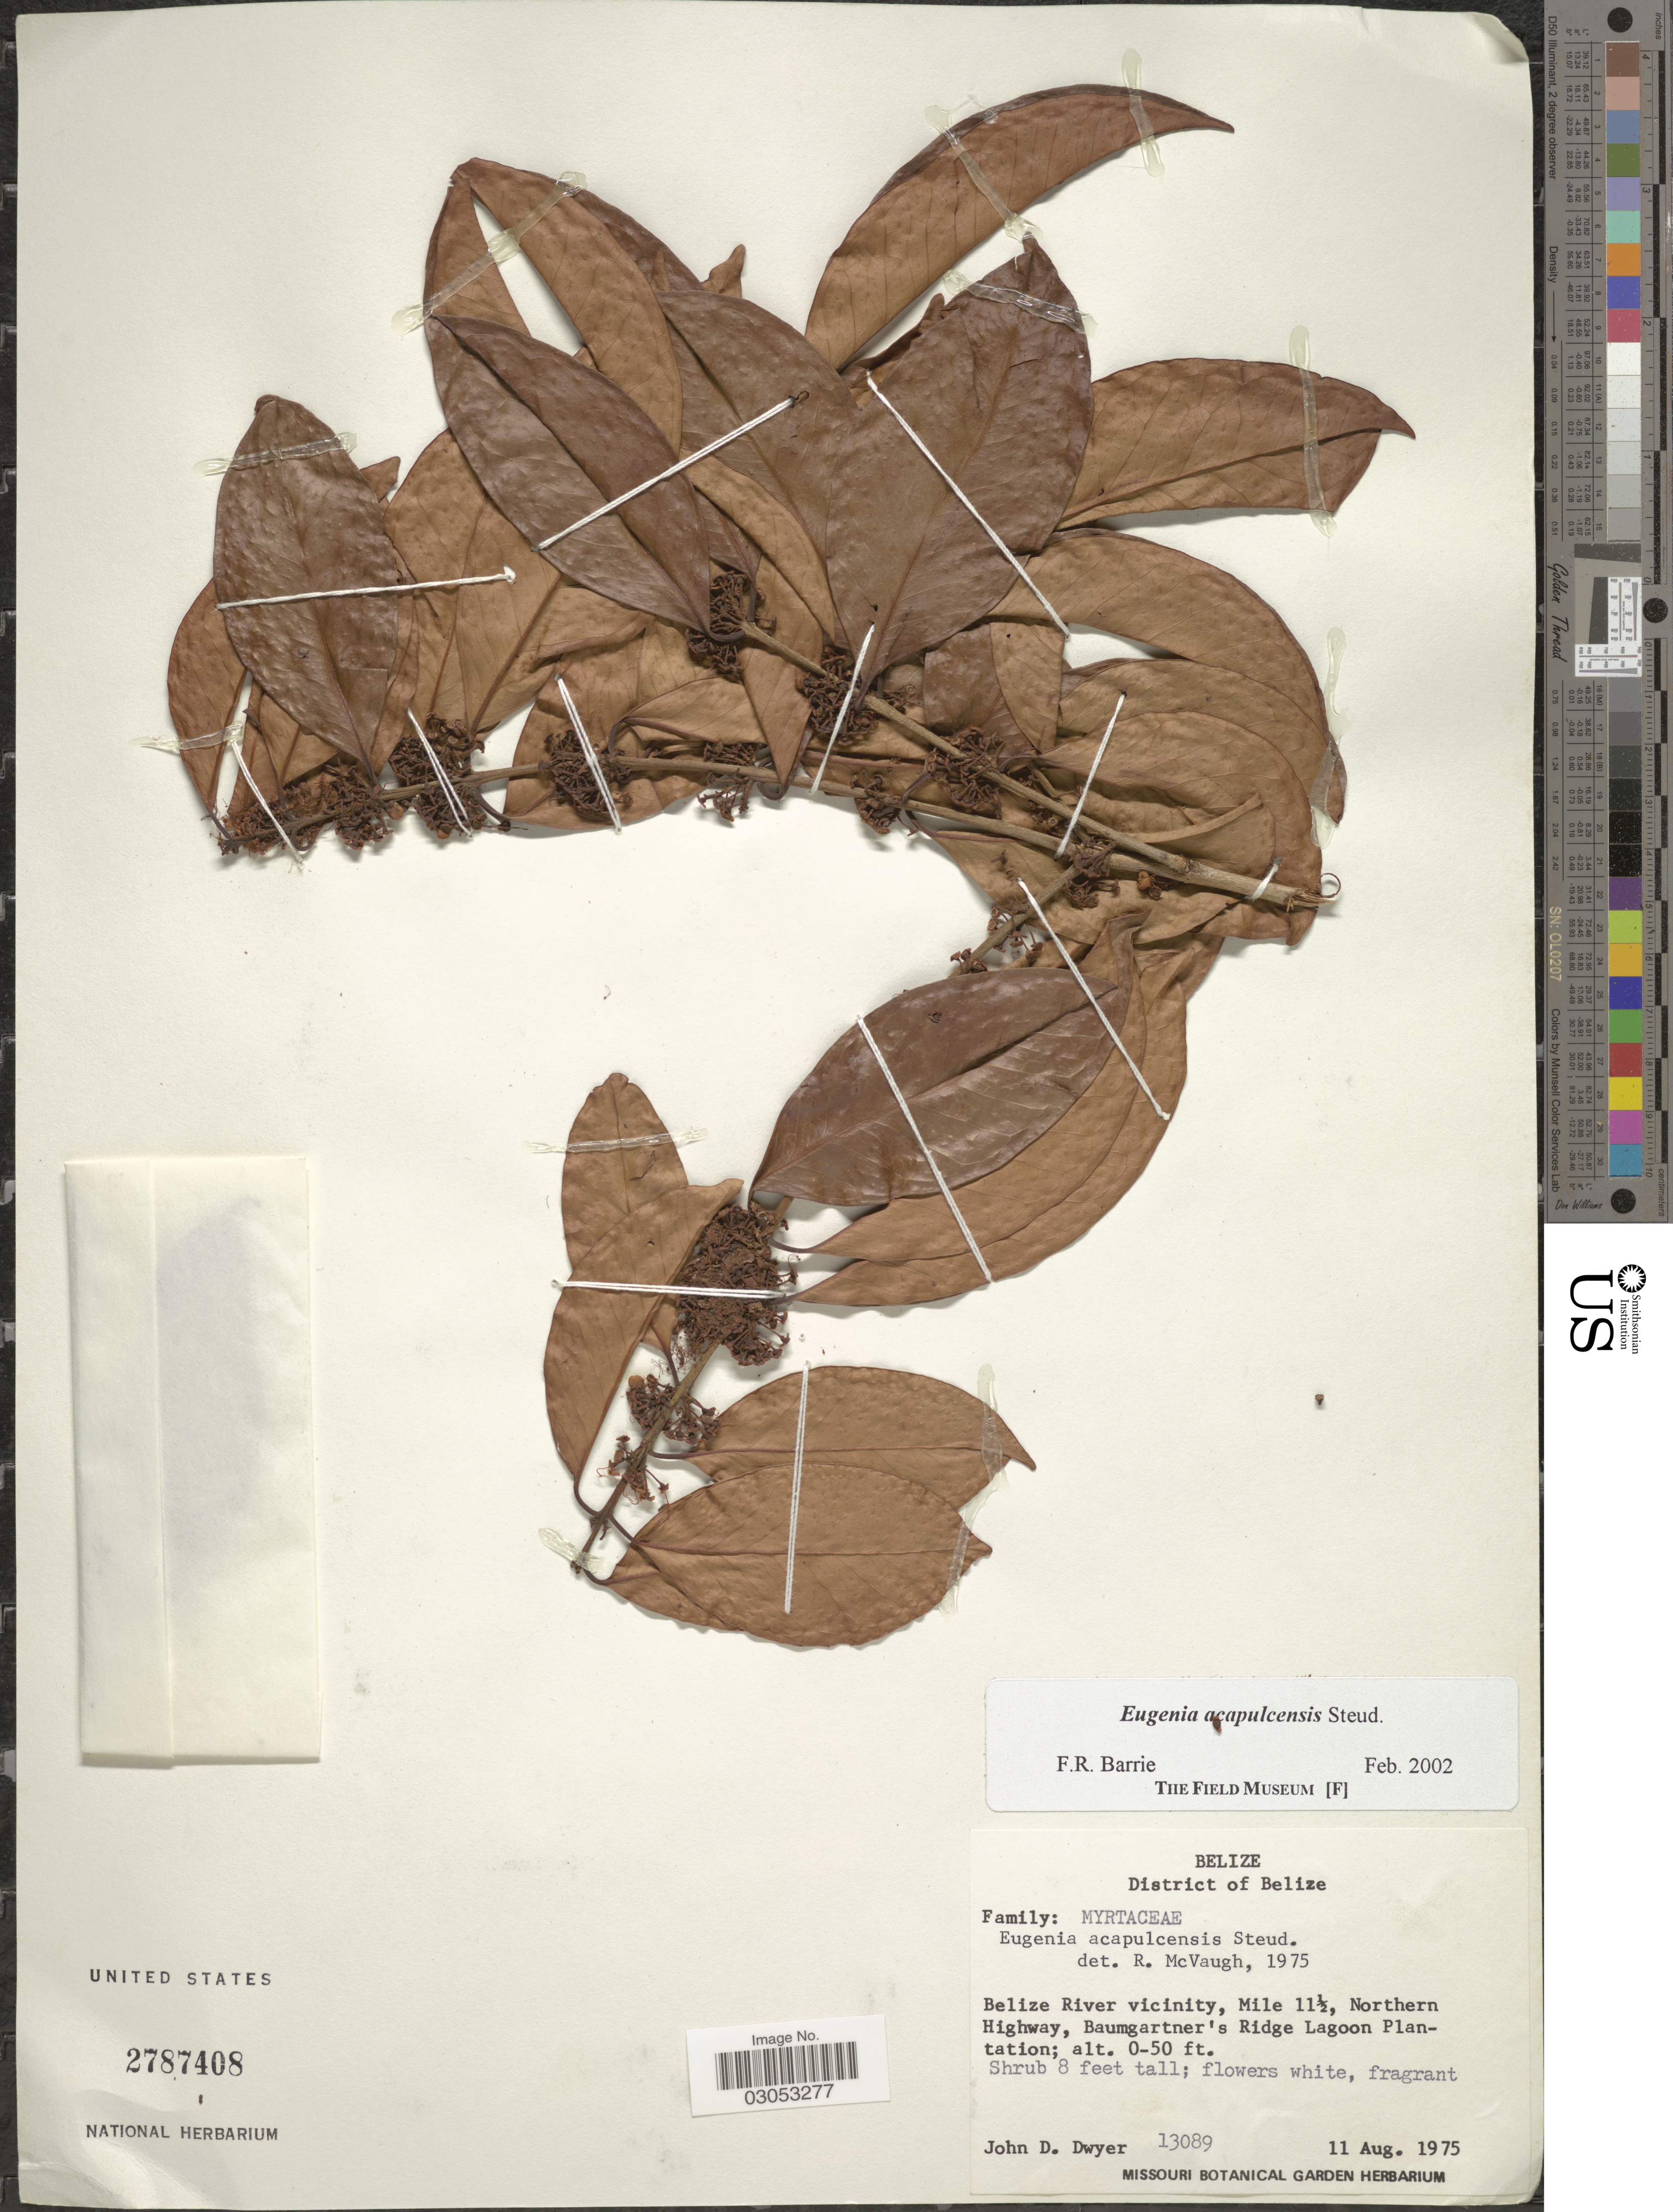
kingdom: Plantae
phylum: Tracheophyta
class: Magnoliopsida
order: Myrtales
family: Myrtaceae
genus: Eugenia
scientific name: Eugenia acapulcensis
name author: Steud.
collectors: J. D. Dwyer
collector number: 13089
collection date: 1975-08-11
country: Belize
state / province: Belize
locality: District of Belize, Belize River vicinity, Mile 11½, Northern Highway, Baumgartner's Ridge Lagoon Plantation.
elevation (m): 0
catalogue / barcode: US 2787408